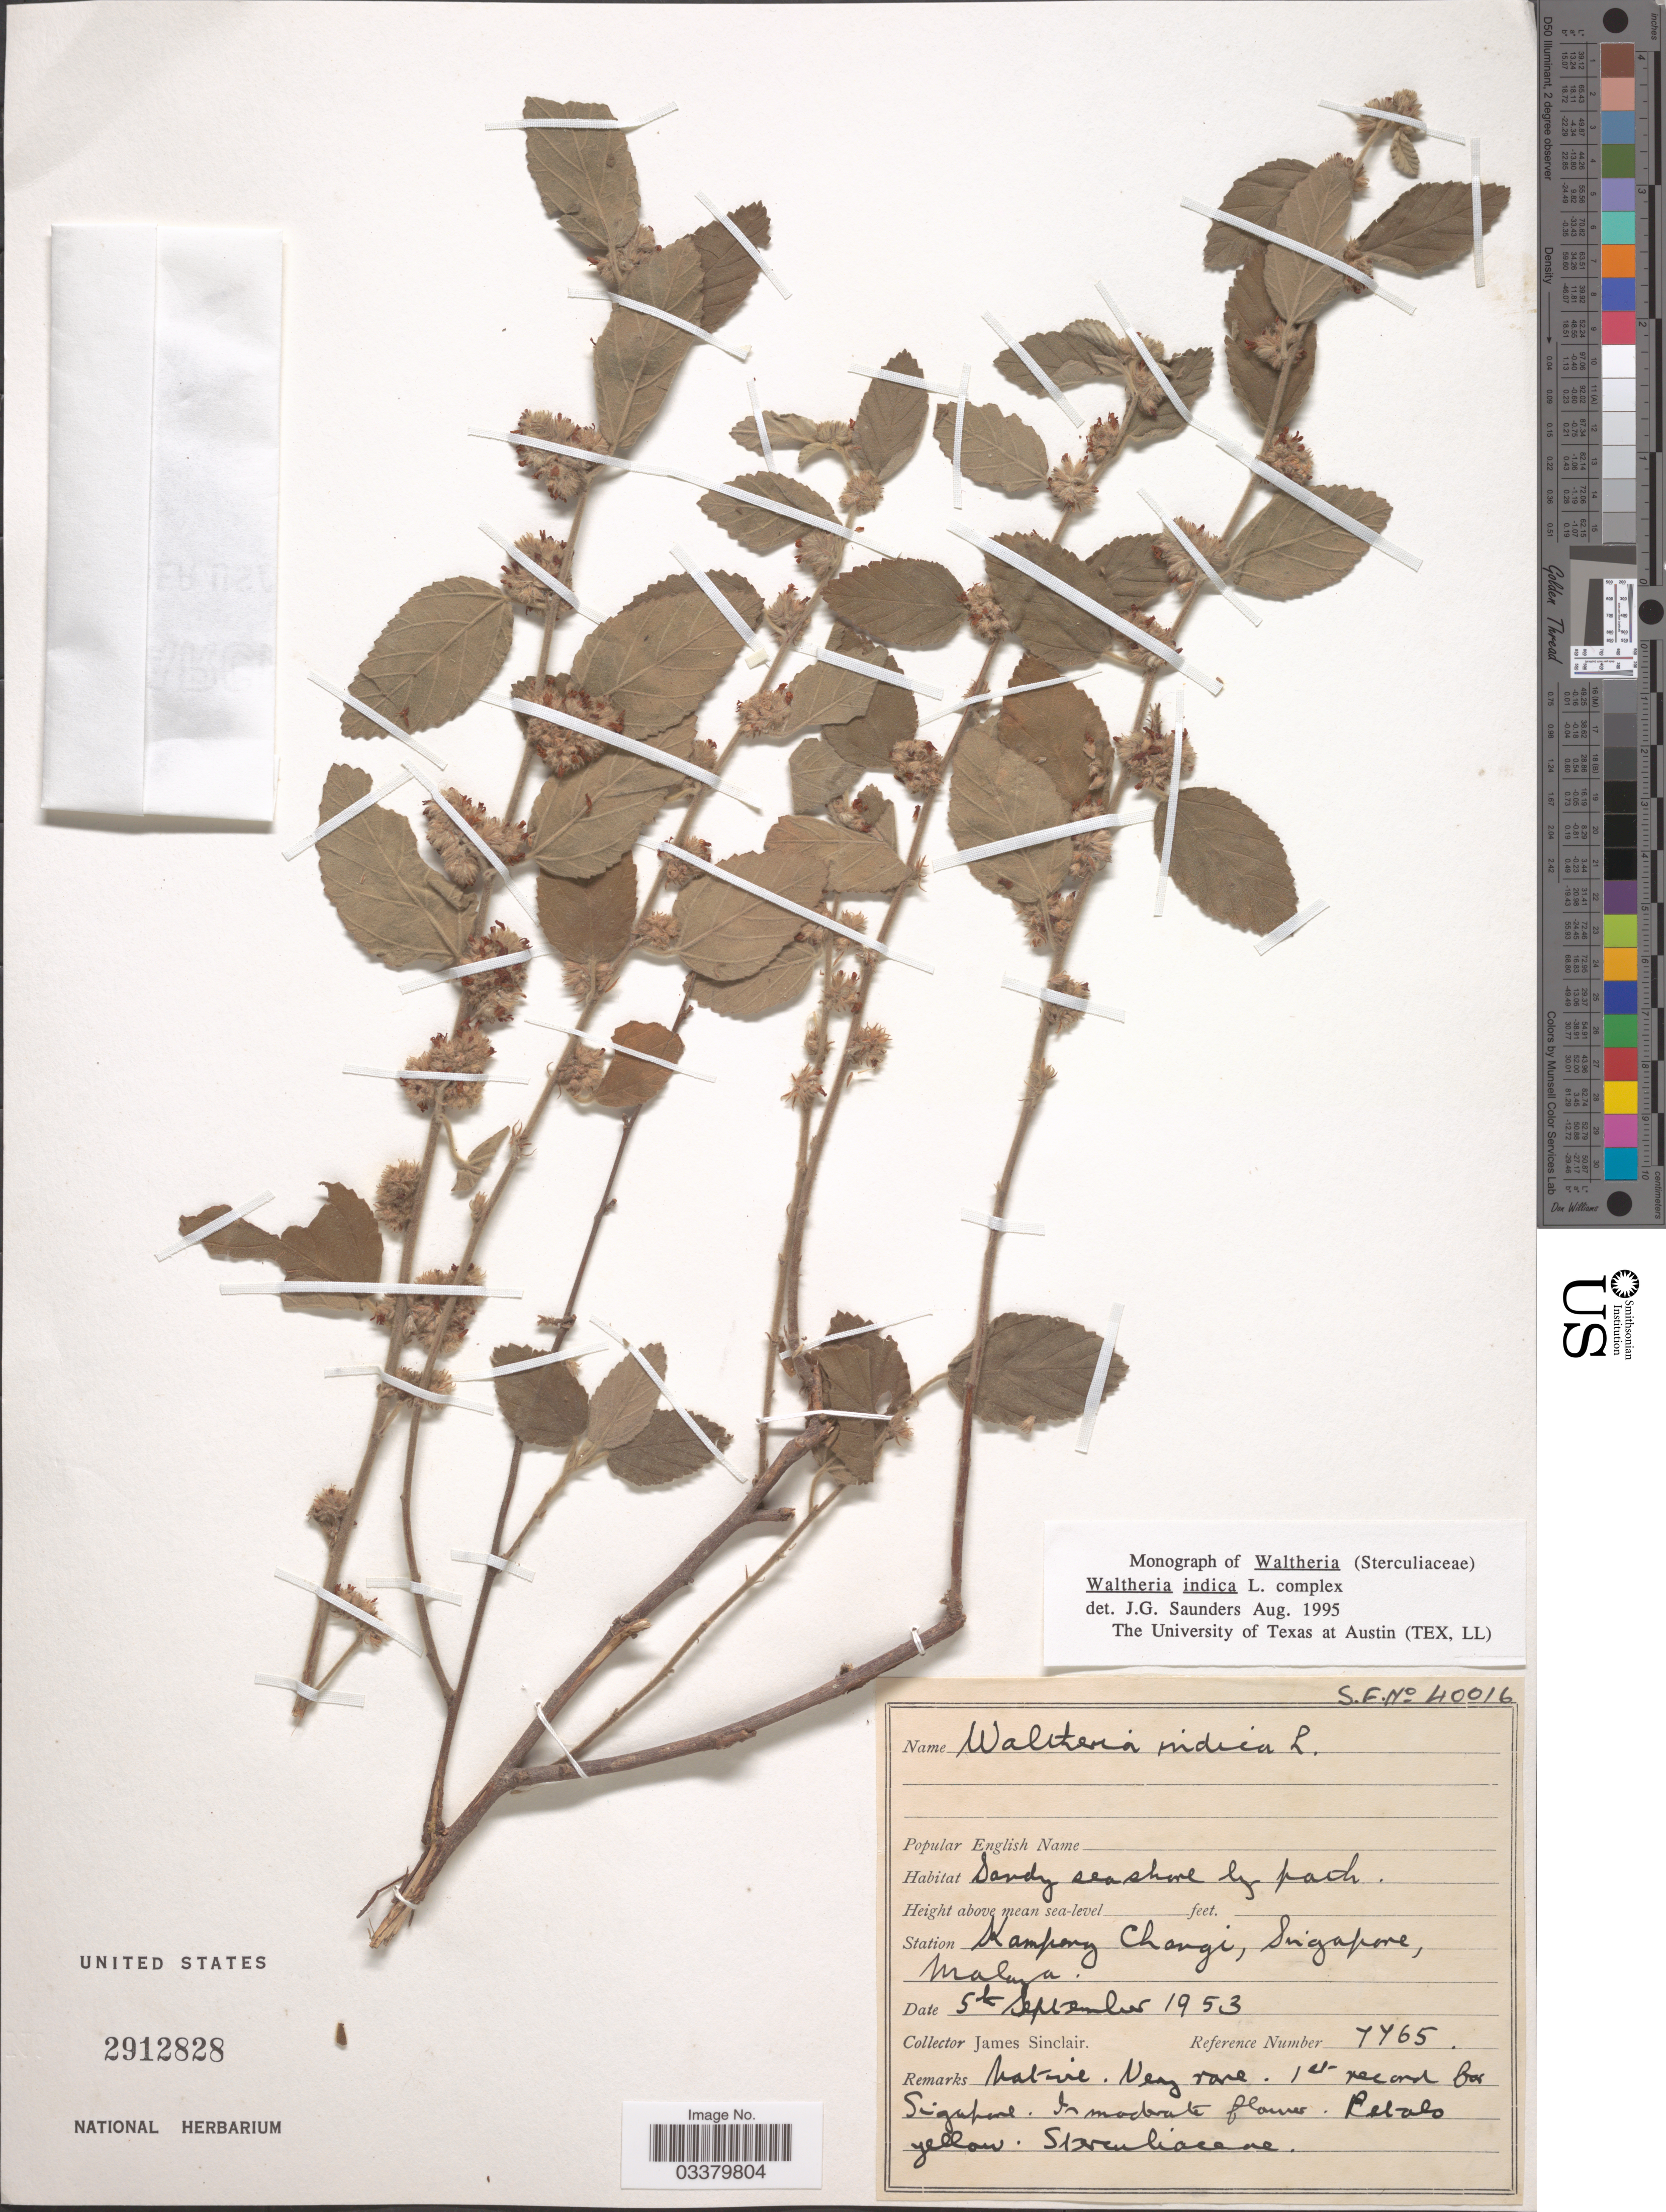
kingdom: Plantae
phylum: Tracheophyta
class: Magnoliopsida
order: Malvales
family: Malvaceae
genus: Waltheria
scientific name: Waltheria indica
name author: L.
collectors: J. Sinclair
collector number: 7765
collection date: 1953-09-05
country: Singapore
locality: Kampong Changi.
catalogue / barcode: US 2912828